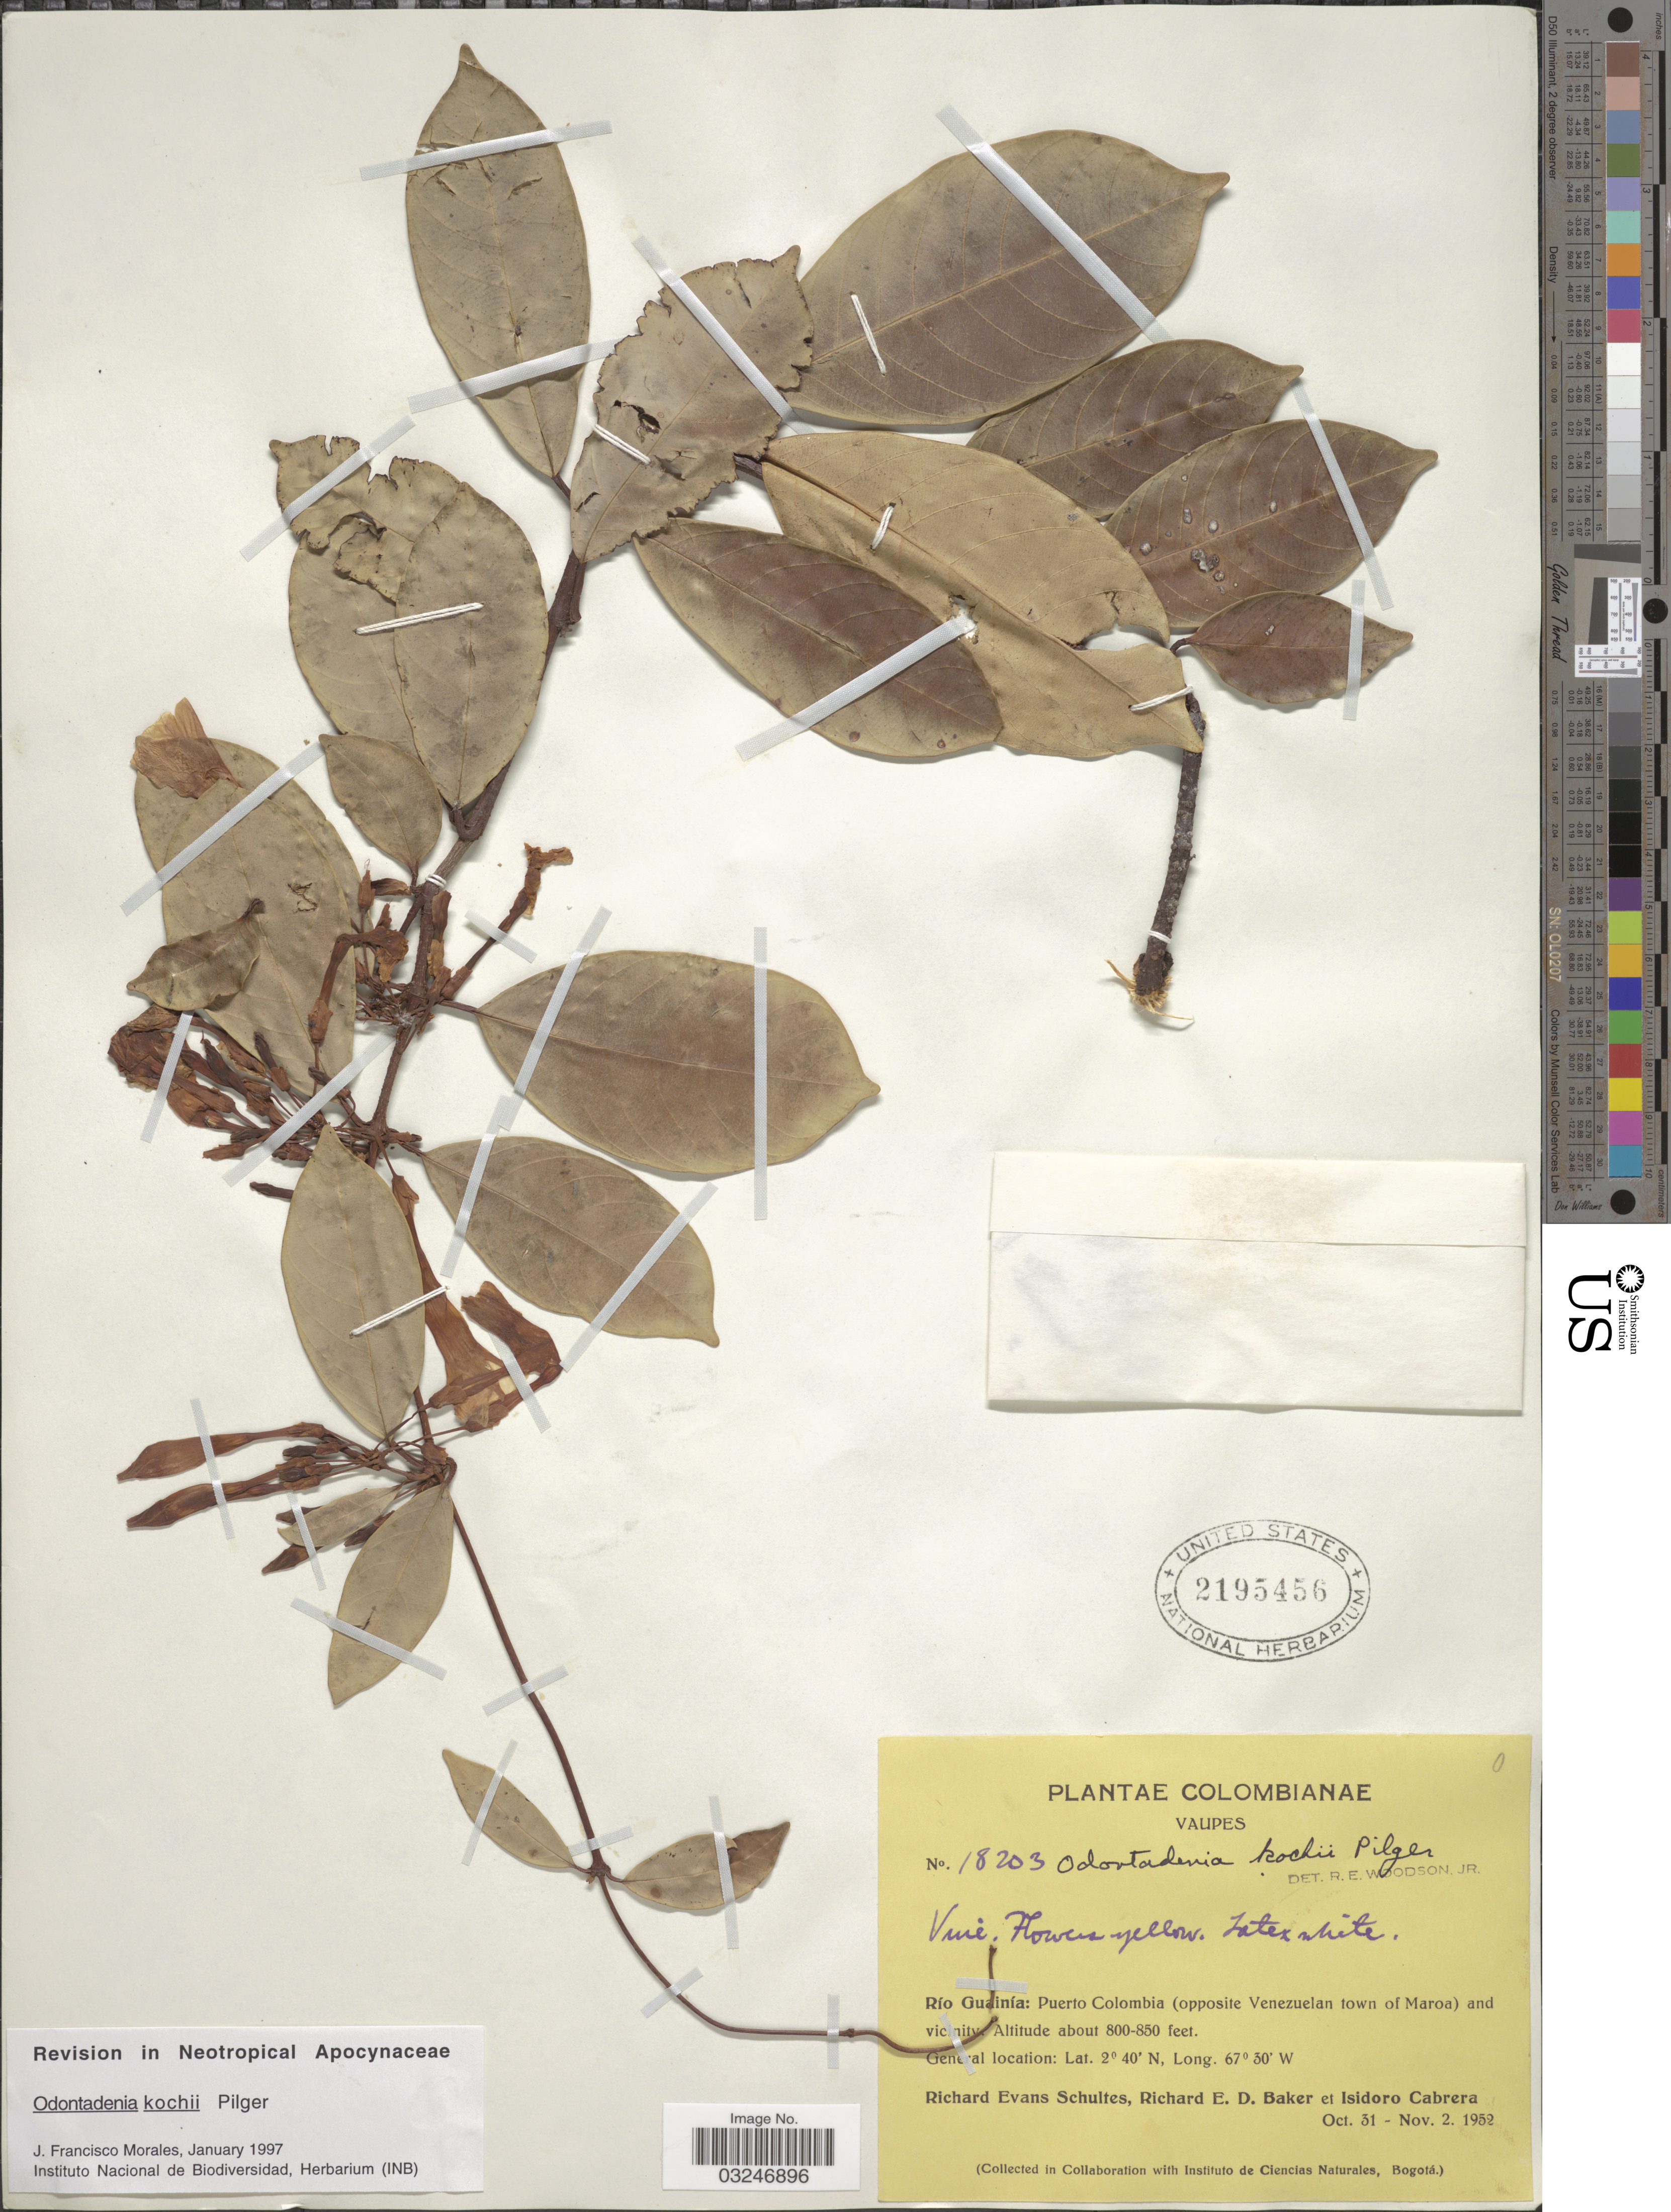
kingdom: Plantae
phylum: Tracheophyta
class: Magnoliopsida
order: Gentianales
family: Apocynaceae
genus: Odontadenia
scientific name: Odontadenia kochii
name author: Pilg.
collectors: R. E. Schultes, R. E. D. Baker & I. Cabrera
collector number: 18203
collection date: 1952-10-31/1952-11-02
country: Colombia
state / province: Vaupés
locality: Rio Guainía: Puerto Colombia (opposite Venezuelan town of Maroa) and vicinity.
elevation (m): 244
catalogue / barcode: US 2195456